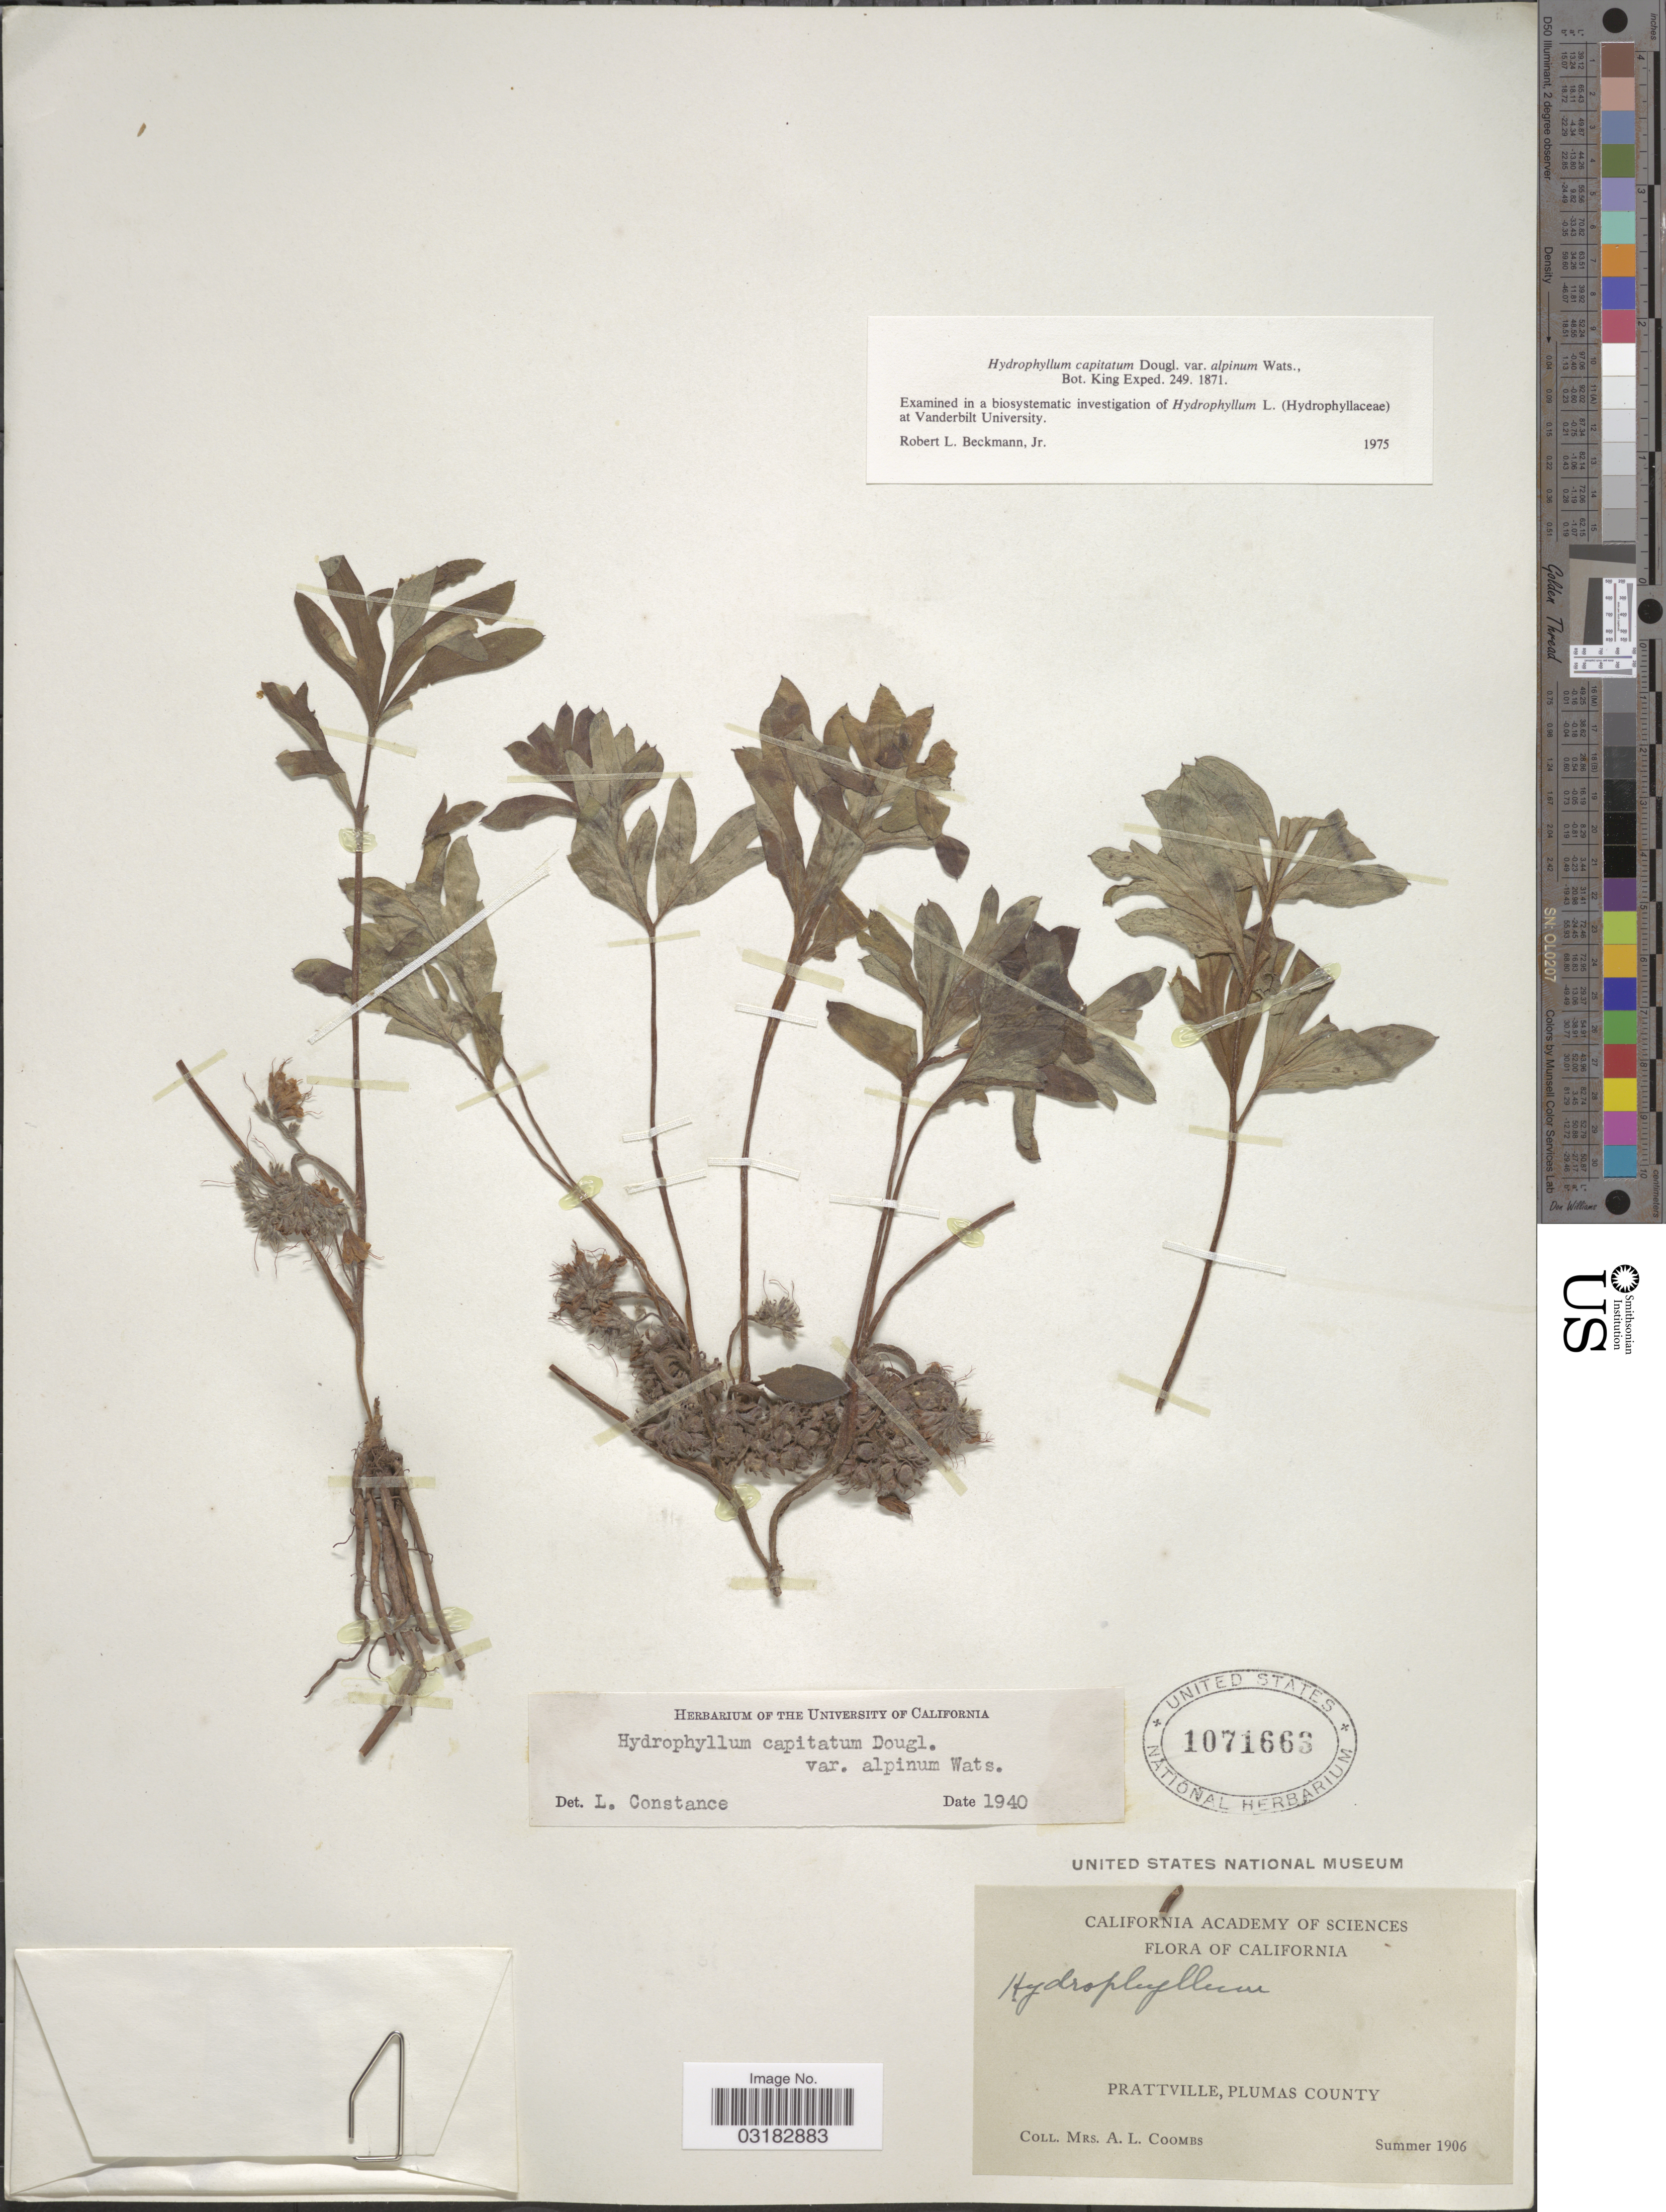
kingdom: Plantae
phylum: Tracheophyta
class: Magnoliopsida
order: Boraginales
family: Hydrophyllaceae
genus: Hydrophyllum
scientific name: Hydrophyllum capitatum var. alpinum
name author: S. Watson in C. King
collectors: A. Coombs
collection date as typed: Summer 1906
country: United States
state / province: California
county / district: Plumas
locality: Prattville, Plumas County.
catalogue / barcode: US 1071663